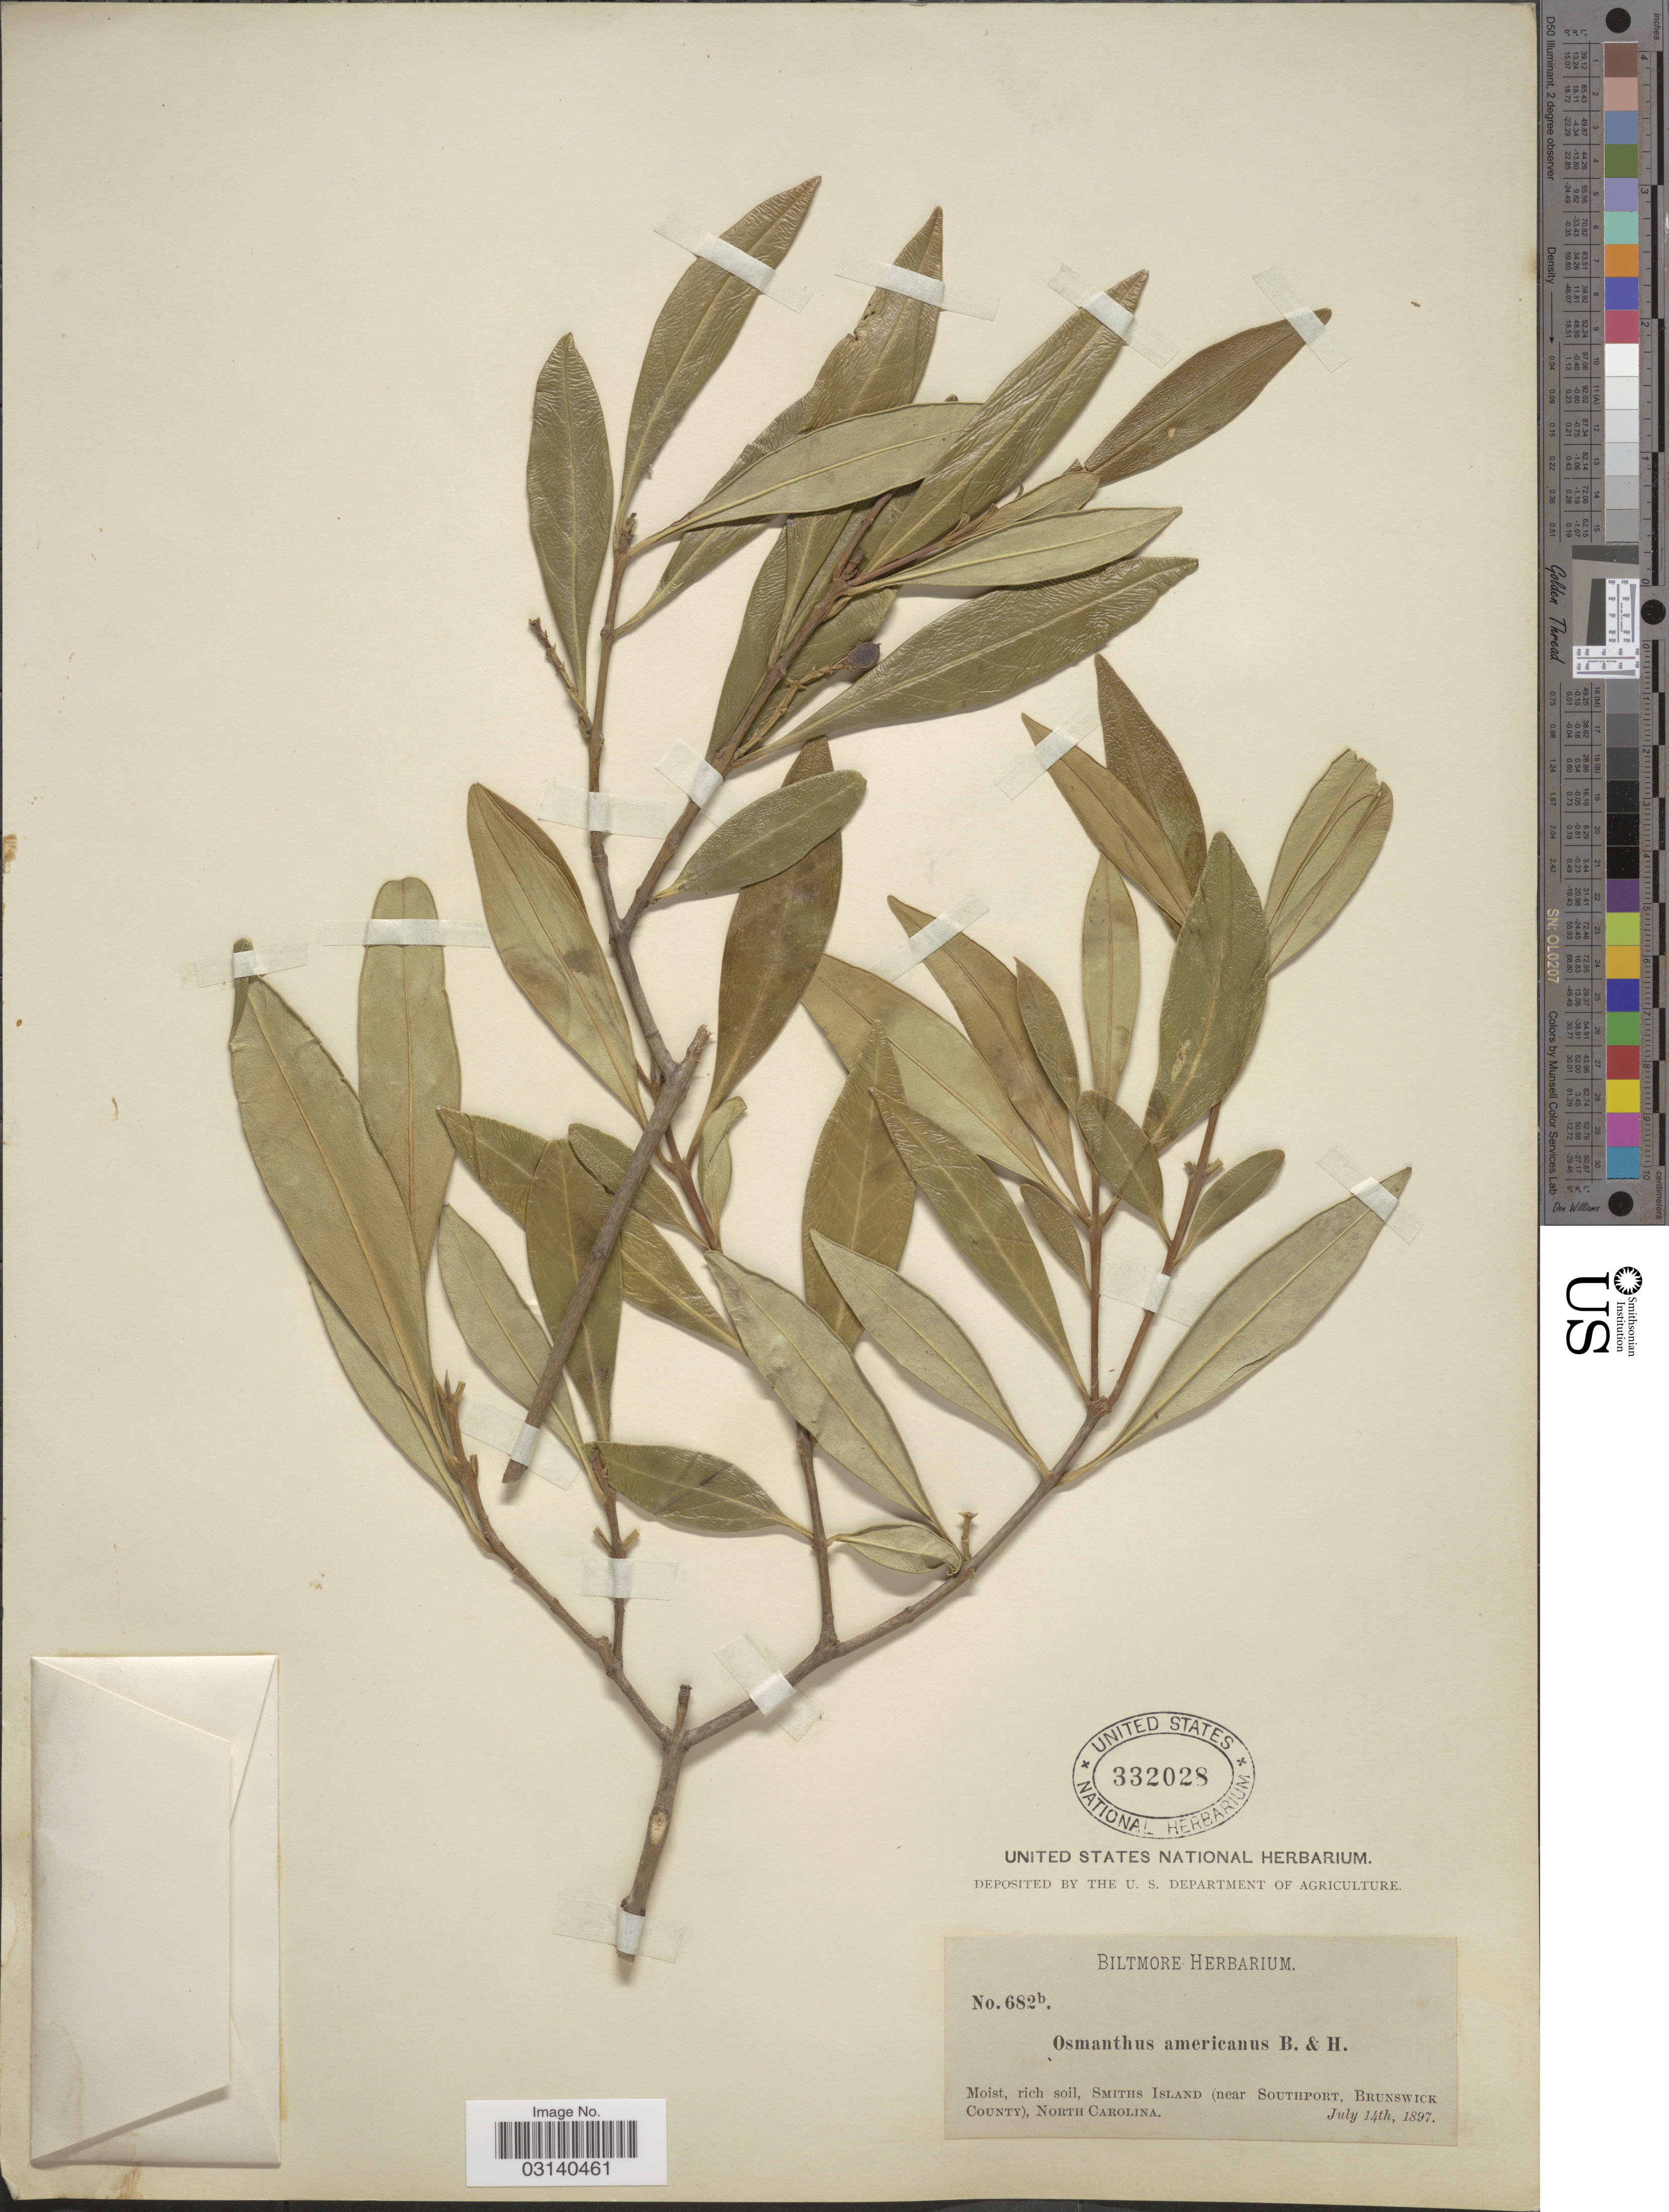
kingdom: Plantae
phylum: Tracheophyta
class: Magnoliopsida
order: Lamiales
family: Oleaceae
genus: Osmanthus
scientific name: Osmanthus americanus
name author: (L.) A. Gray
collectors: ex herb. Biltmore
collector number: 682b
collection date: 1897-07-14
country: United States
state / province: North Carolina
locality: Smiths Island (near Southport, Brunswick County).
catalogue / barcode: US 332028